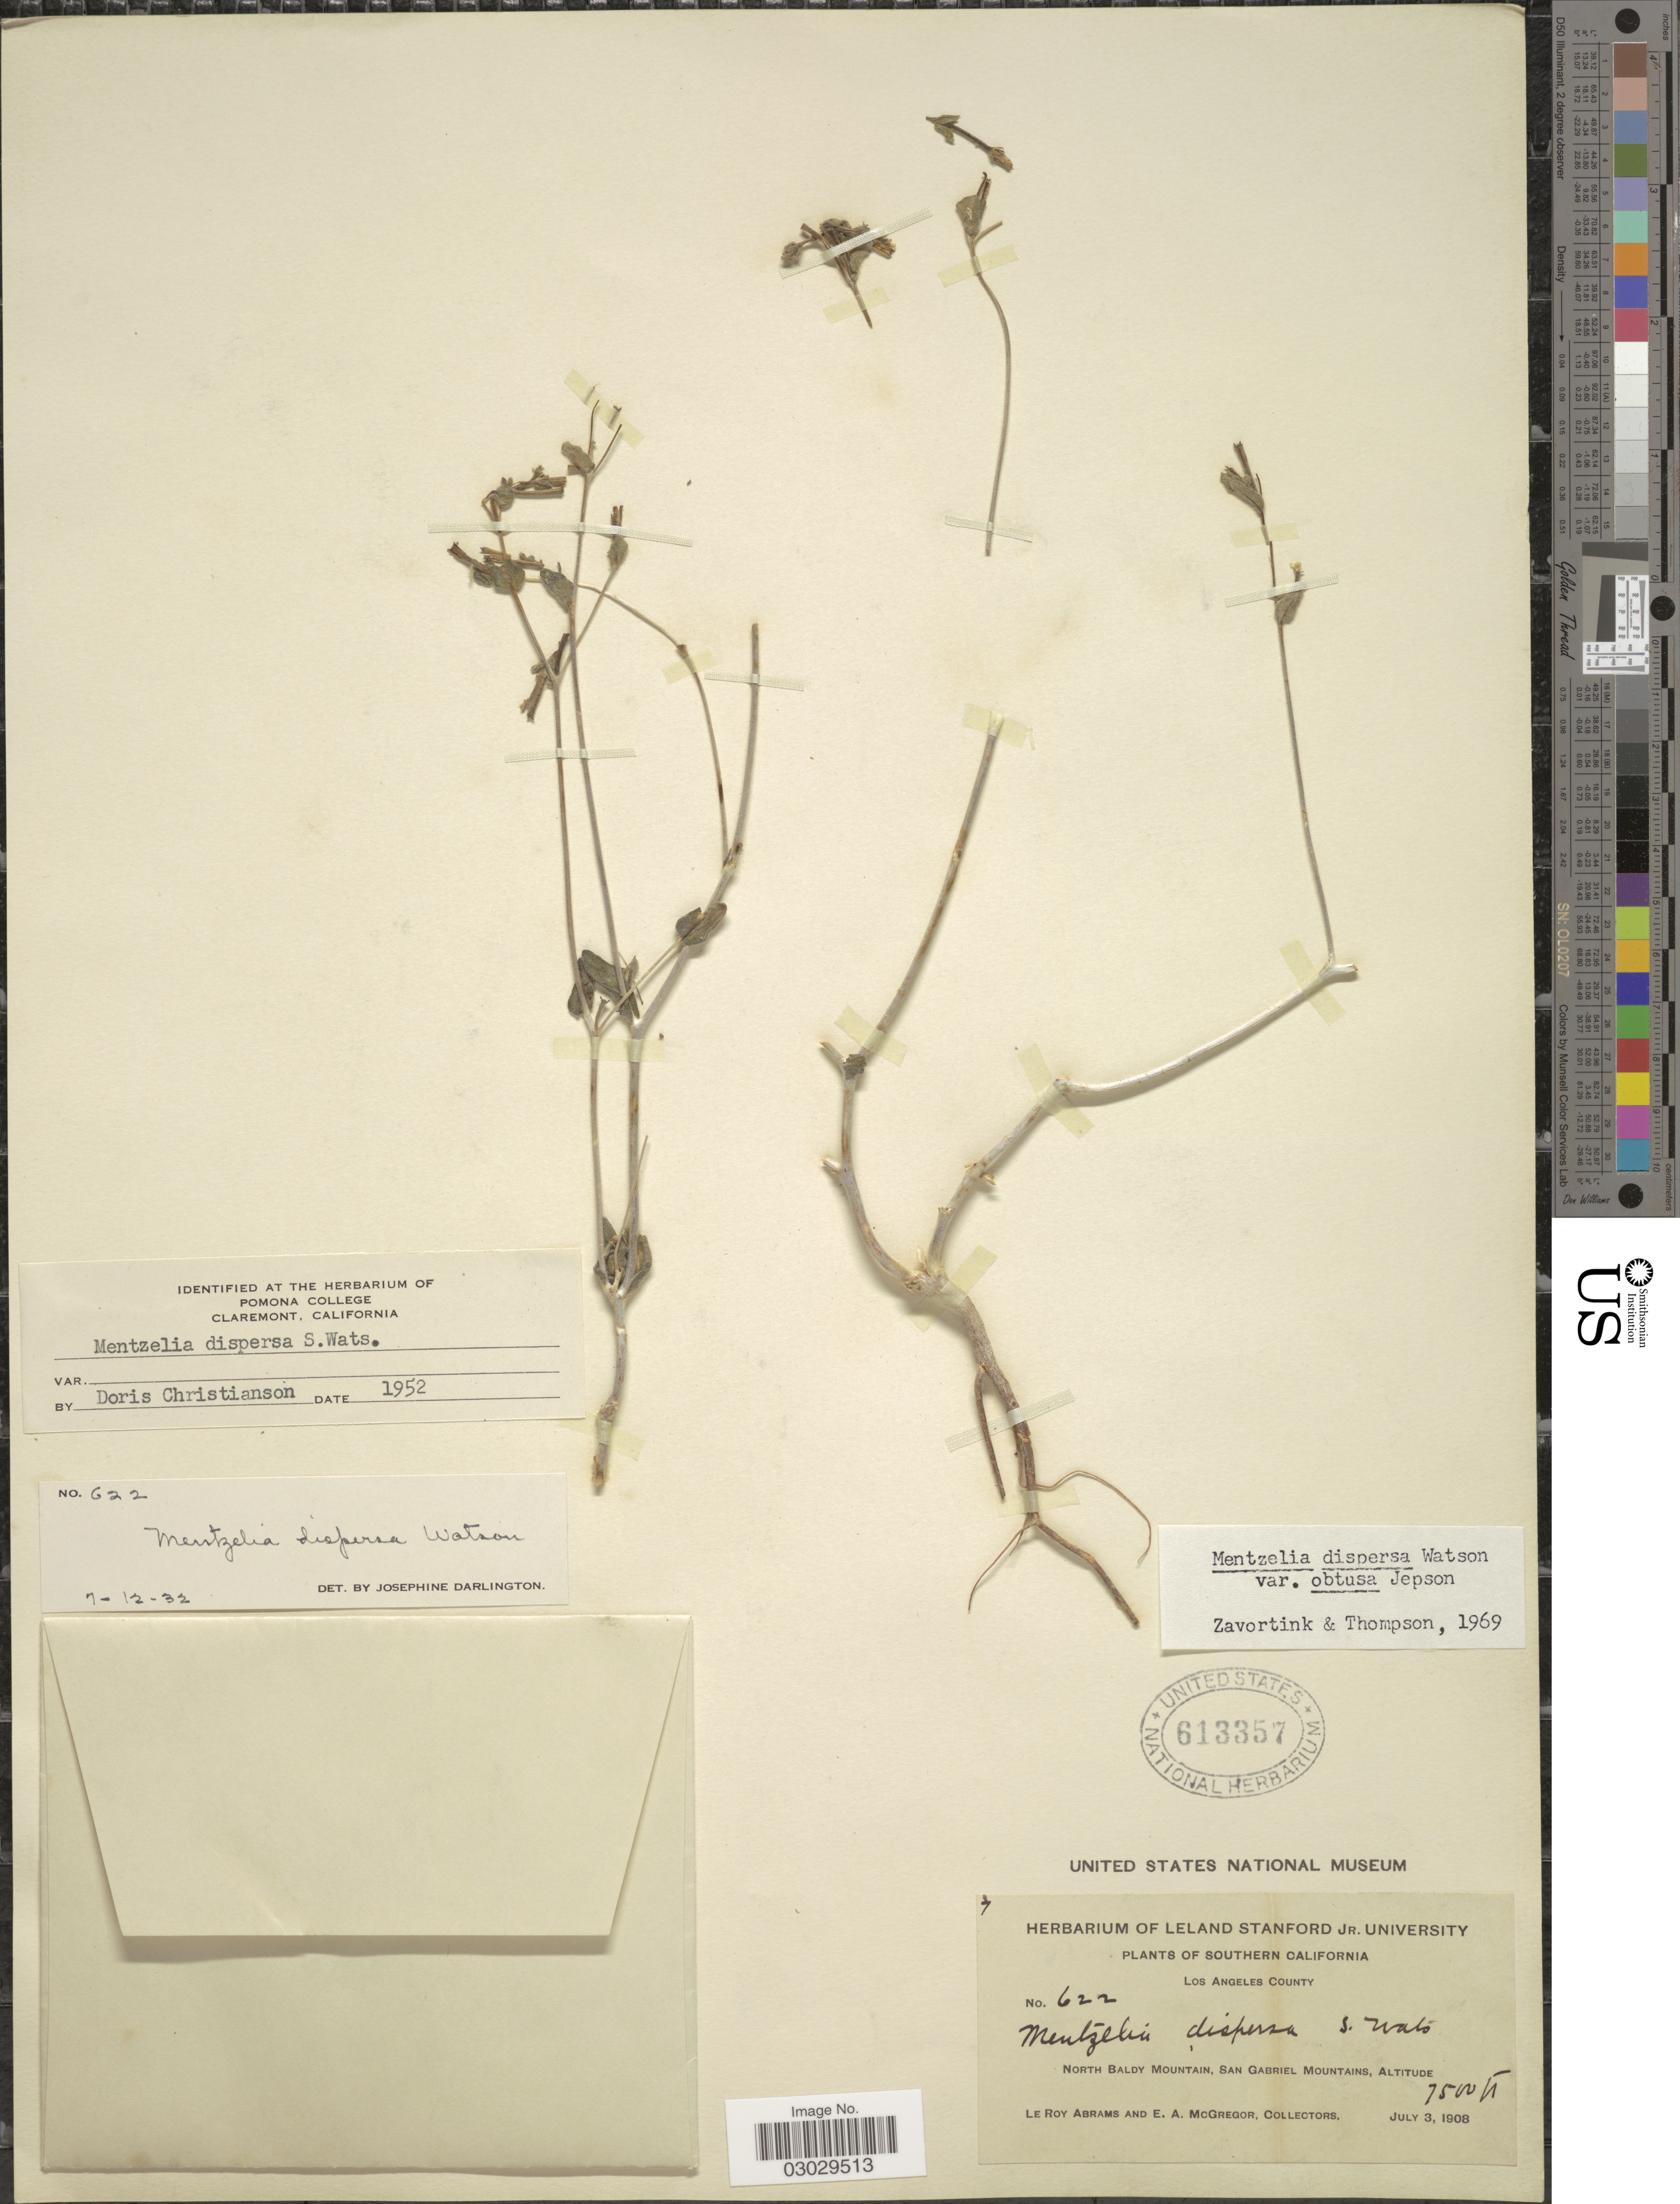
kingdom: Plantae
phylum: Tracheophyta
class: Magnoliopsida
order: Cornales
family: Loasaceae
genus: Mentzelia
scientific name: Mentzelia dispersa var. obtusa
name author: Jeps.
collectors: L. Abrams & E. A. McGregor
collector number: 622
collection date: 1908-07-03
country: United States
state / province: California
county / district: Los Angeles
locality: Southern California. North Baldy Mountain, San Gabriel Mountains.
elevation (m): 2286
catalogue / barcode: US 613357